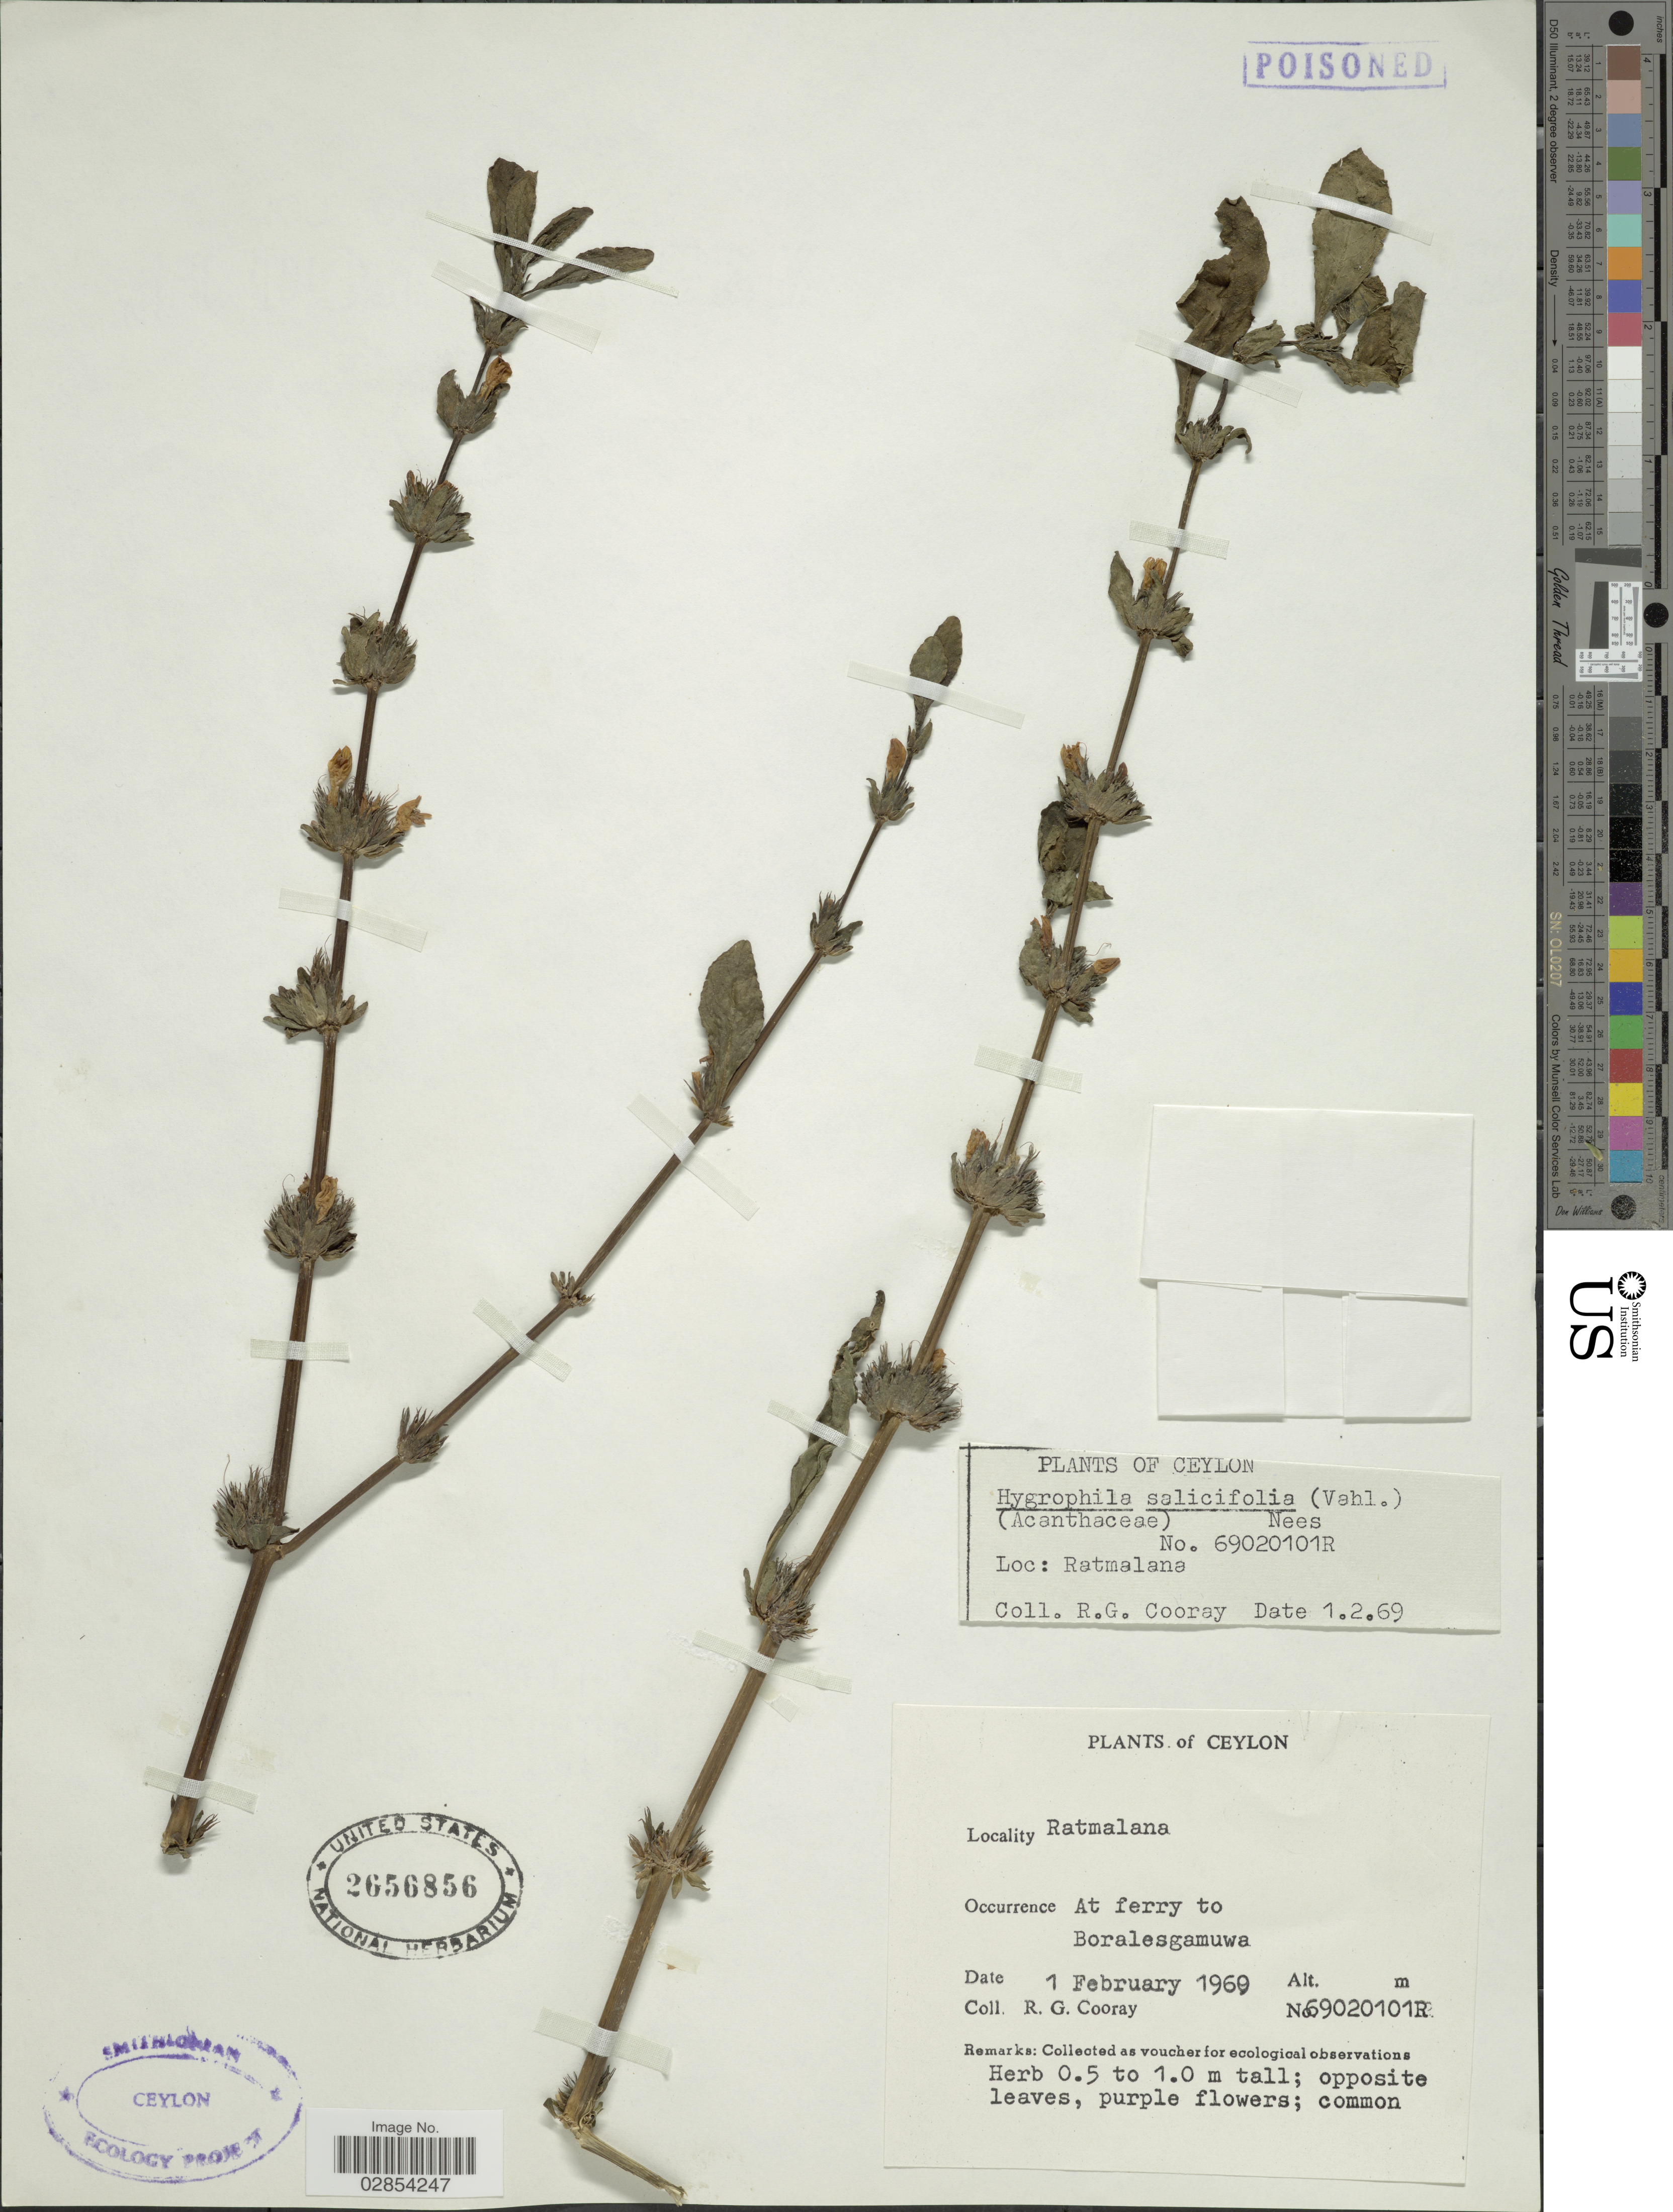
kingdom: Plantae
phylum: Tracheophyta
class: Magnoliopsida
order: Lamiales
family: Acanthaceae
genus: Hygrophila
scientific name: Hygrophila salicifolia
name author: (Vahl) Nees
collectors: R. Cooray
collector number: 69020101R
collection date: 1969-02-01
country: Sri Lanka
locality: Ceylon. Ratmalana. At ferry to Boralesgamuwa.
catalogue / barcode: US 2656856